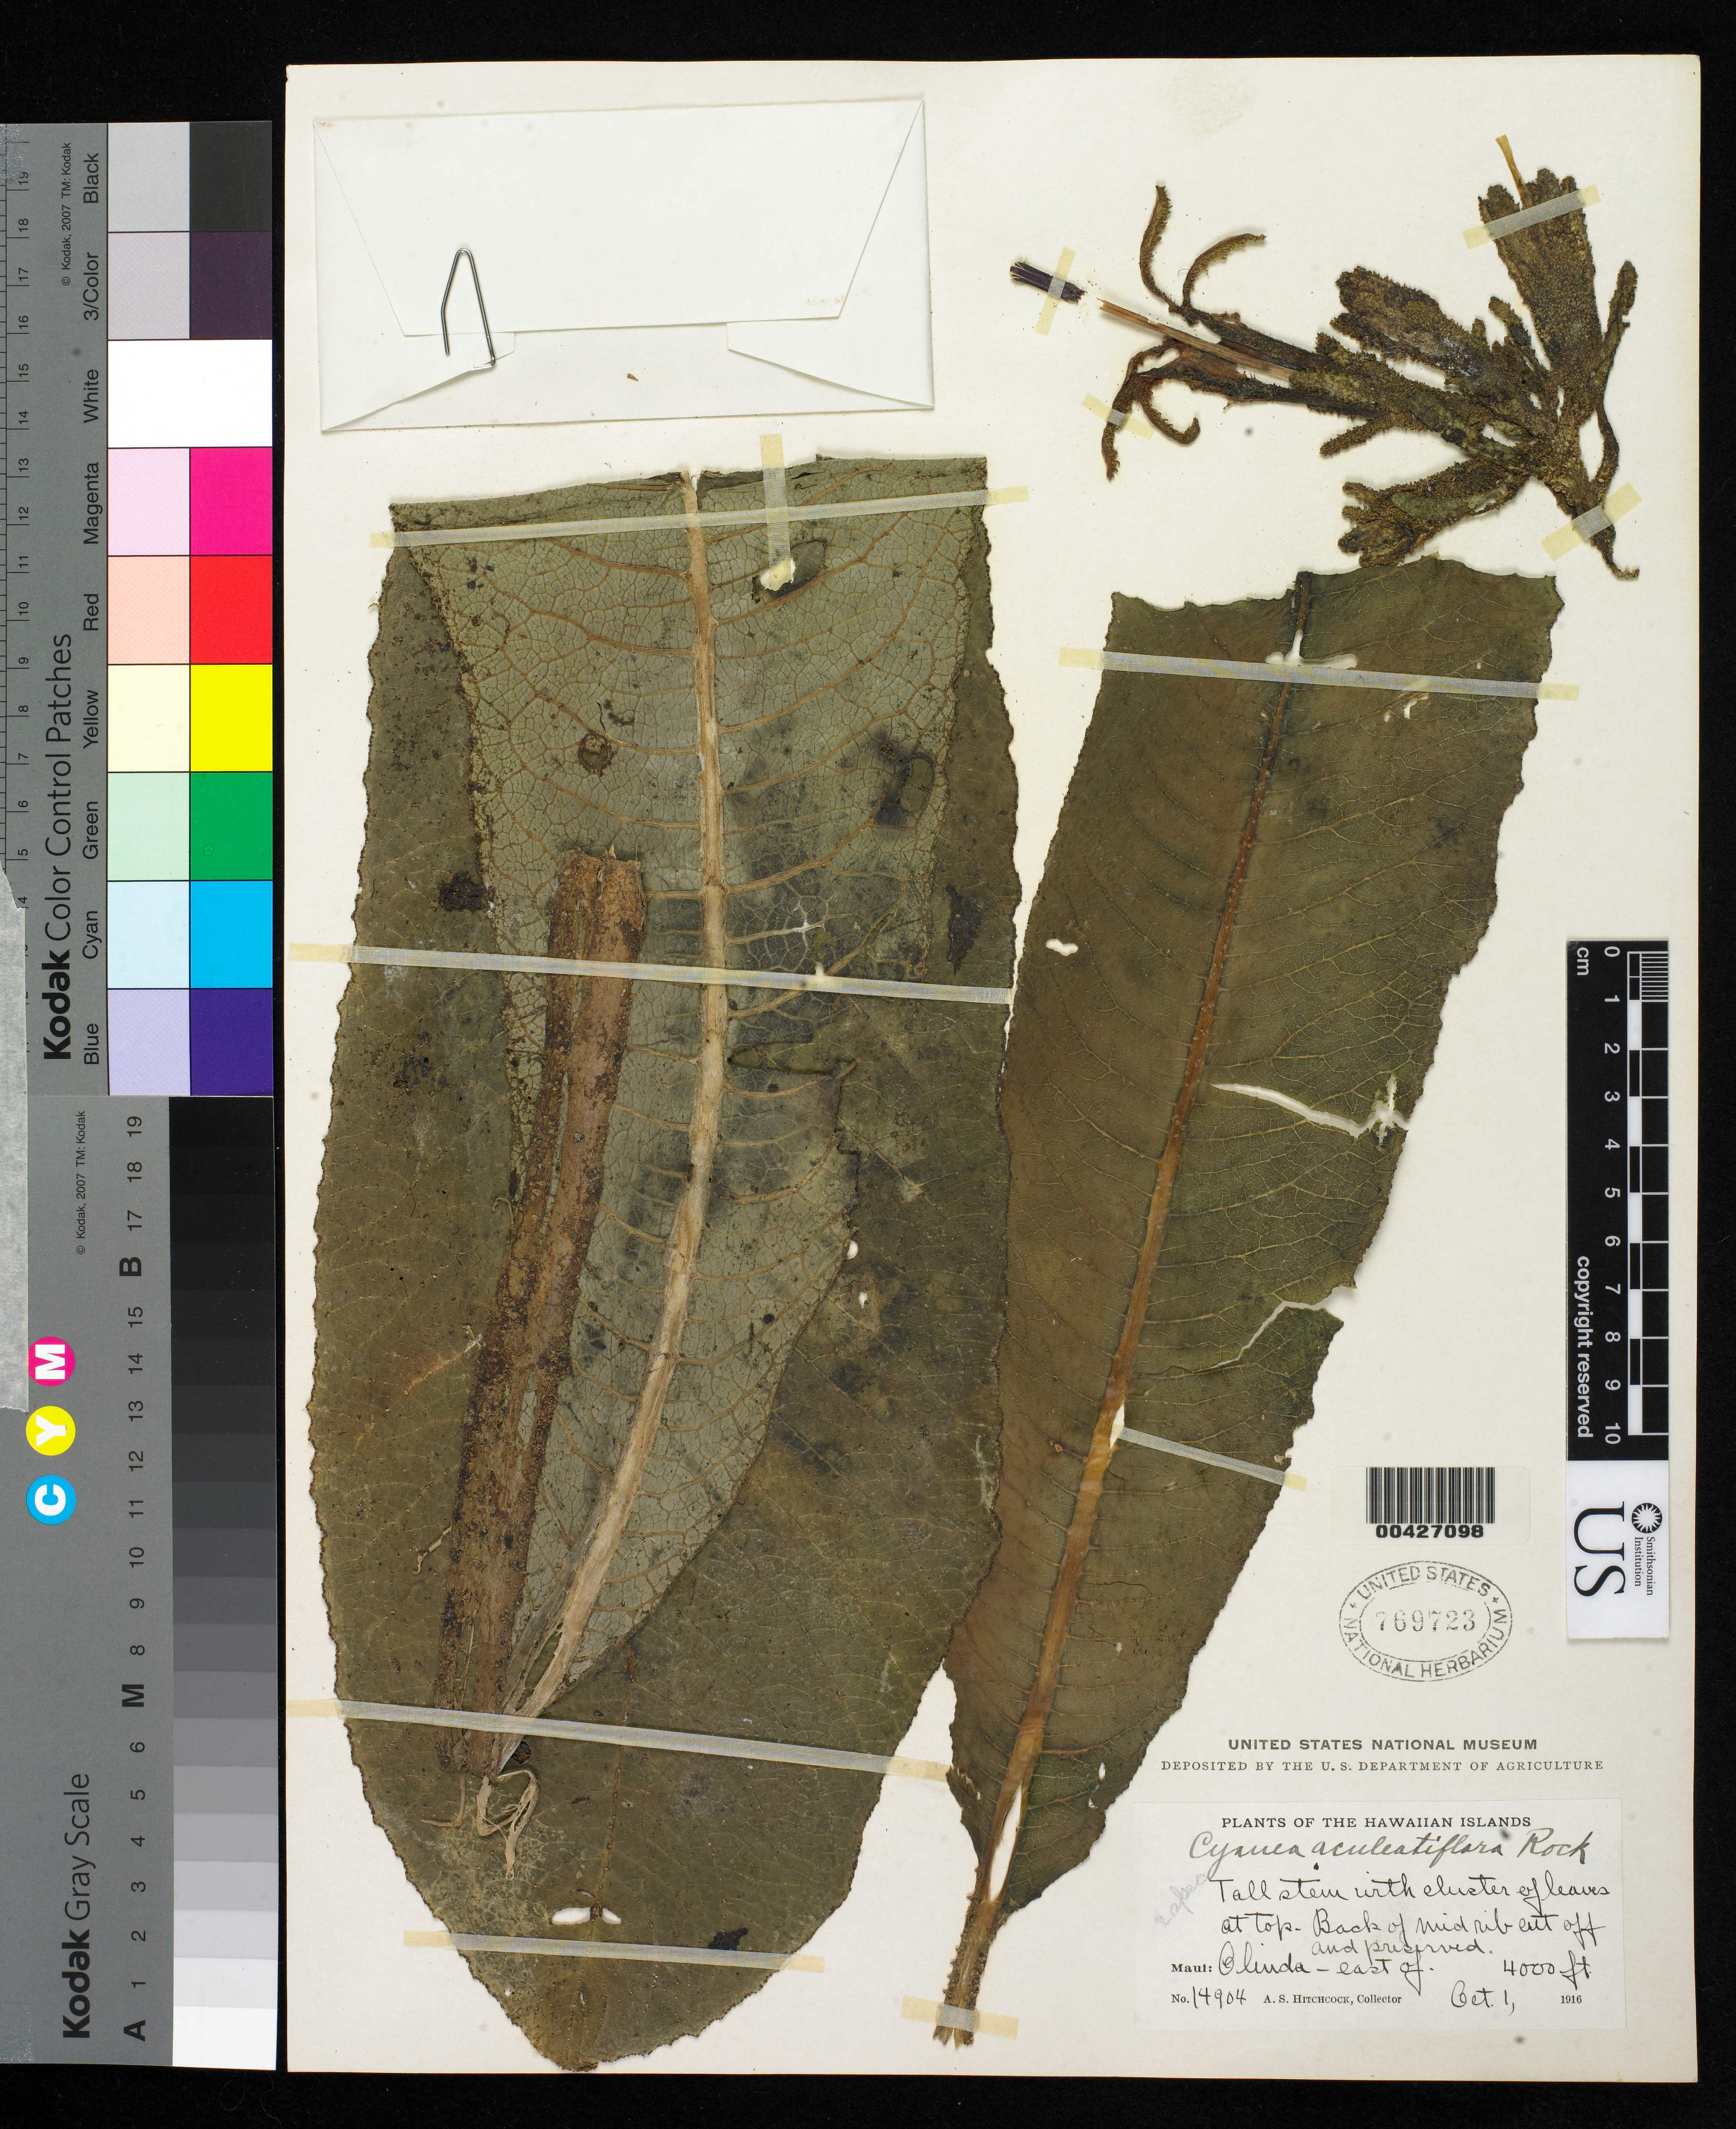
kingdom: Plantae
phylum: Tracheophyta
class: Magnoliopsida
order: Asterales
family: Campanulaceae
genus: Cyanea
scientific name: Cyanea aculeatiflora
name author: Rock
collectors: A. S. Hitchcock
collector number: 14904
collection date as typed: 1 Oct 1916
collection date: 1916-10-01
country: United States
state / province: Hawaii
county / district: Maui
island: Maui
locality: Olinda - E of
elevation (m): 1219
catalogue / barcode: US 769723